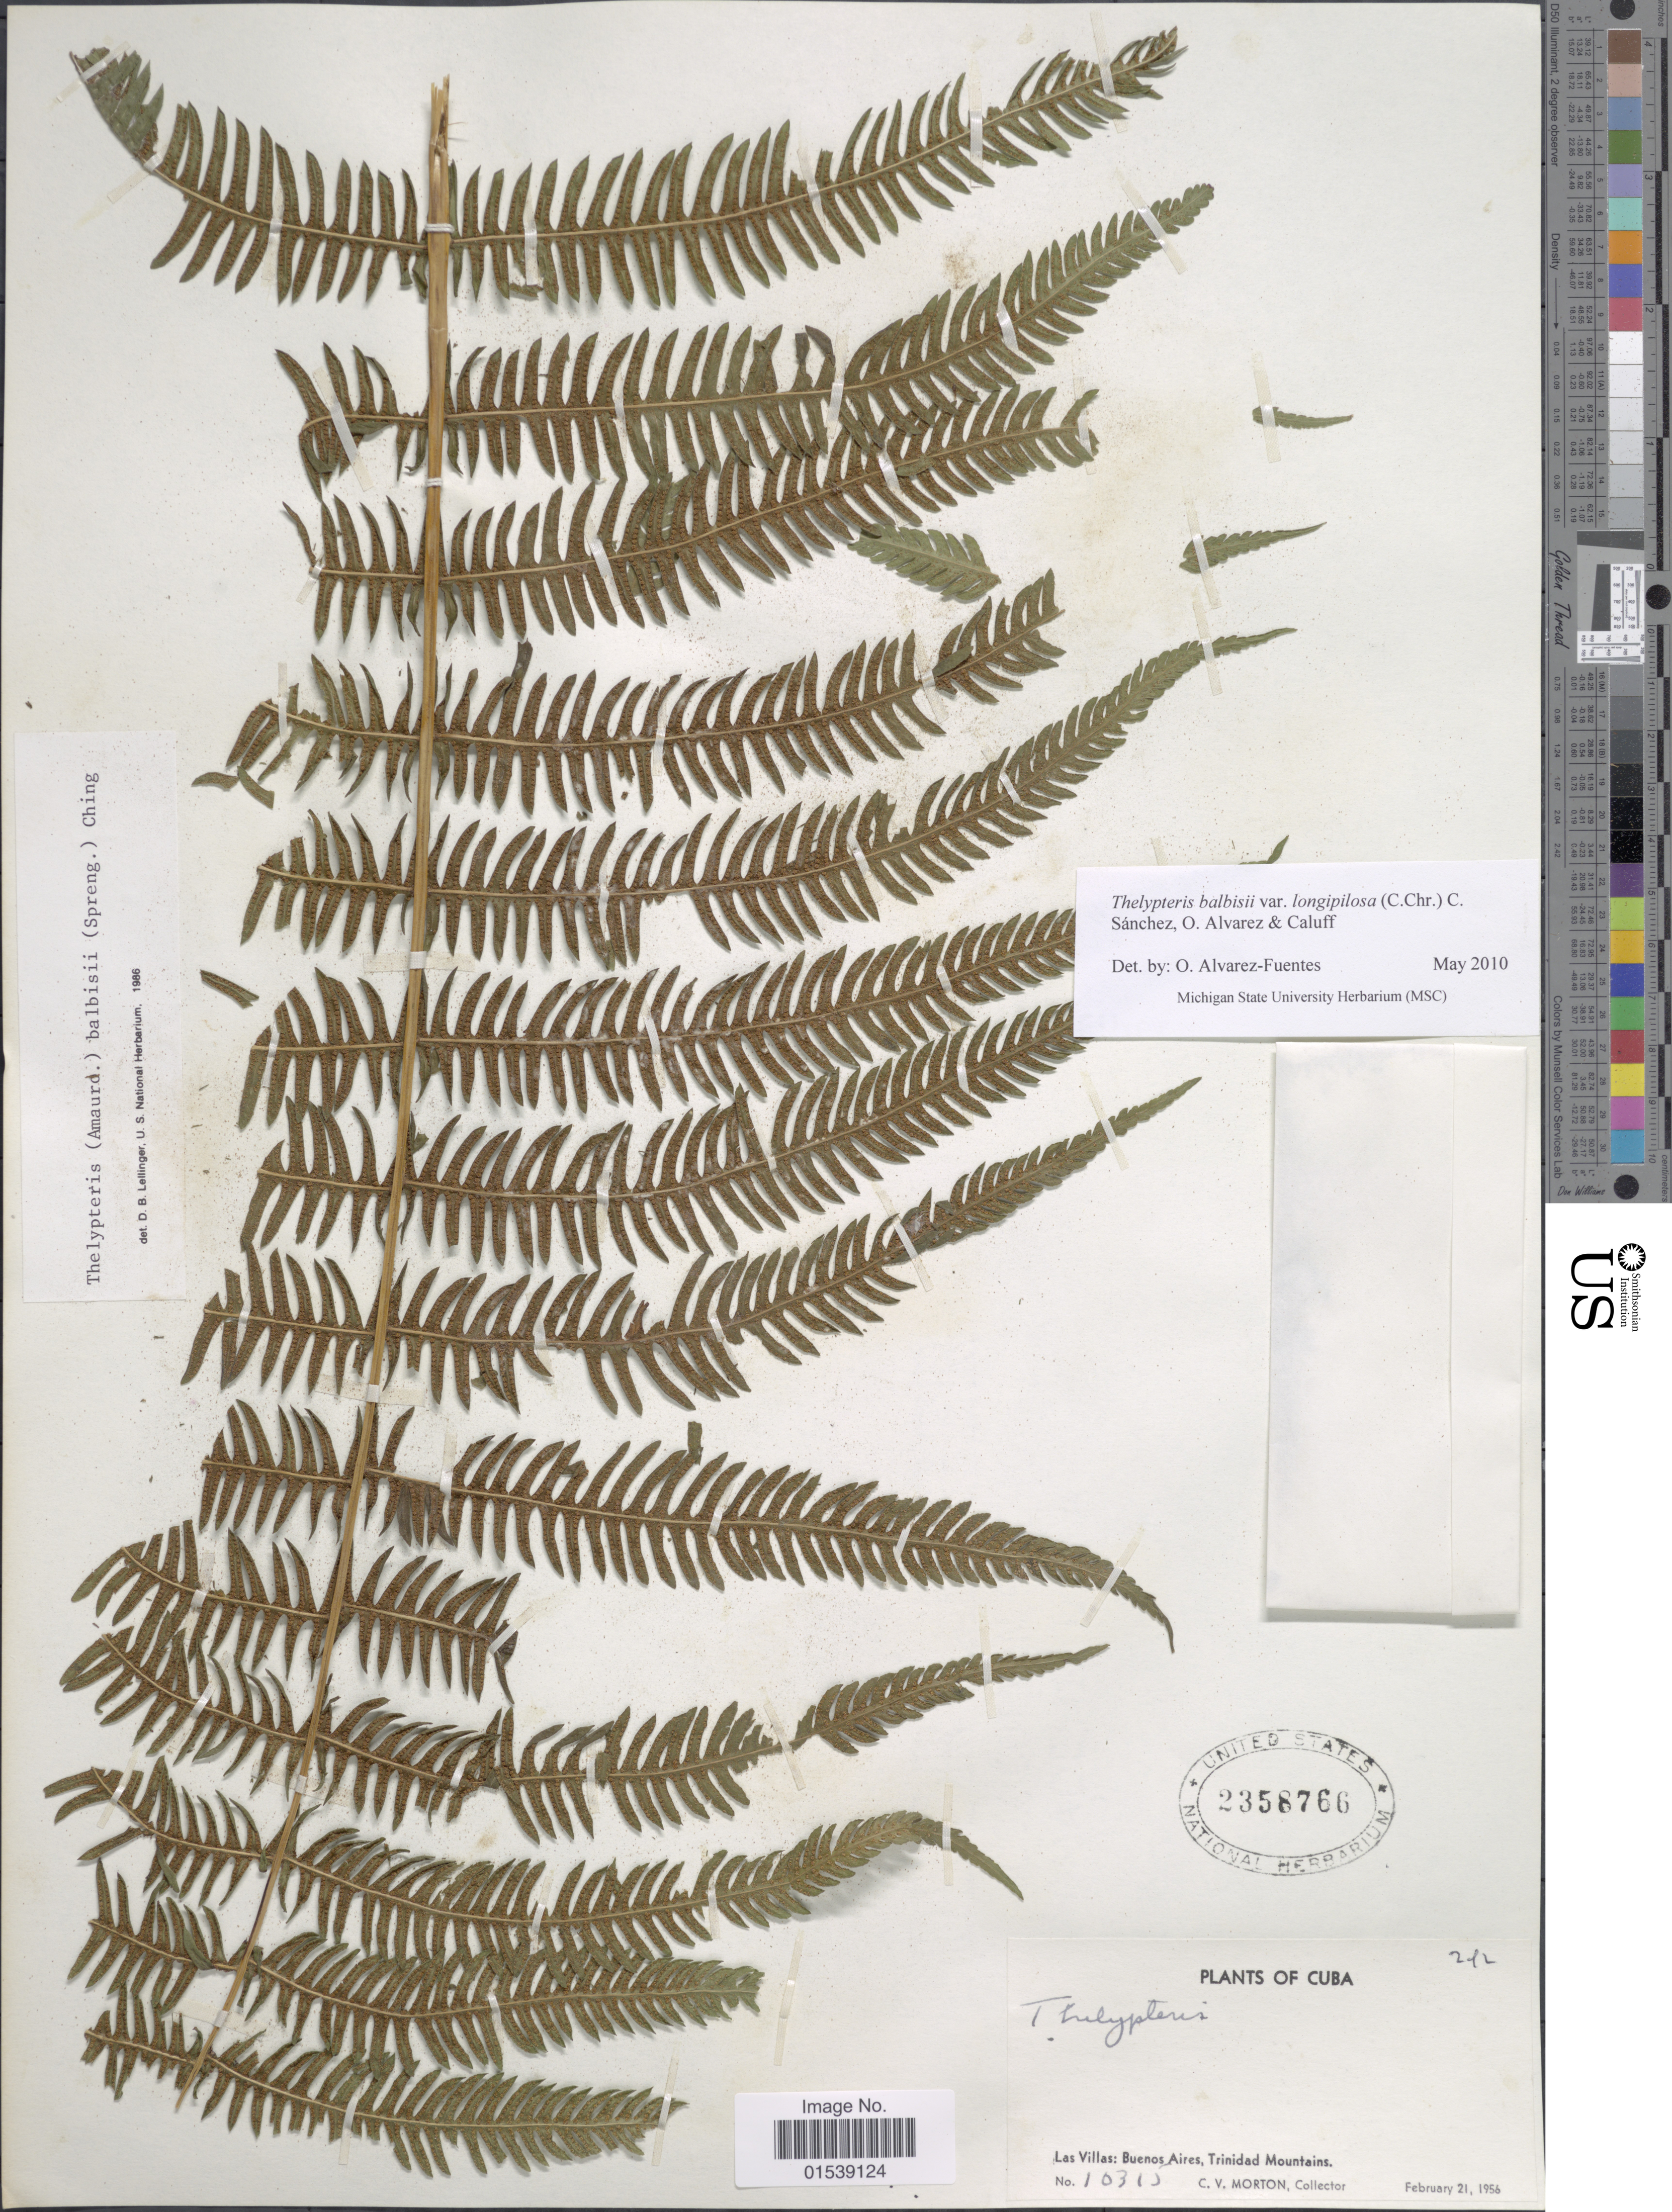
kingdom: Plantae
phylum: Tracheophyta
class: Polypodiopsida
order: Polypodiales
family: Thelypteridaceae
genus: Amauropelta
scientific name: Amauropelta balbisii (Spreng.) comb. nov., ined. 2015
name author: (Spreng.)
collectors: C. V. Morton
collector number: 10315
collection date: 1956-02-21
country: Cuba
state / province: Las Villas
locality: Las Villas: Buenos Aires, Trinidad Mountains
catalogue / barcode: US 2358766